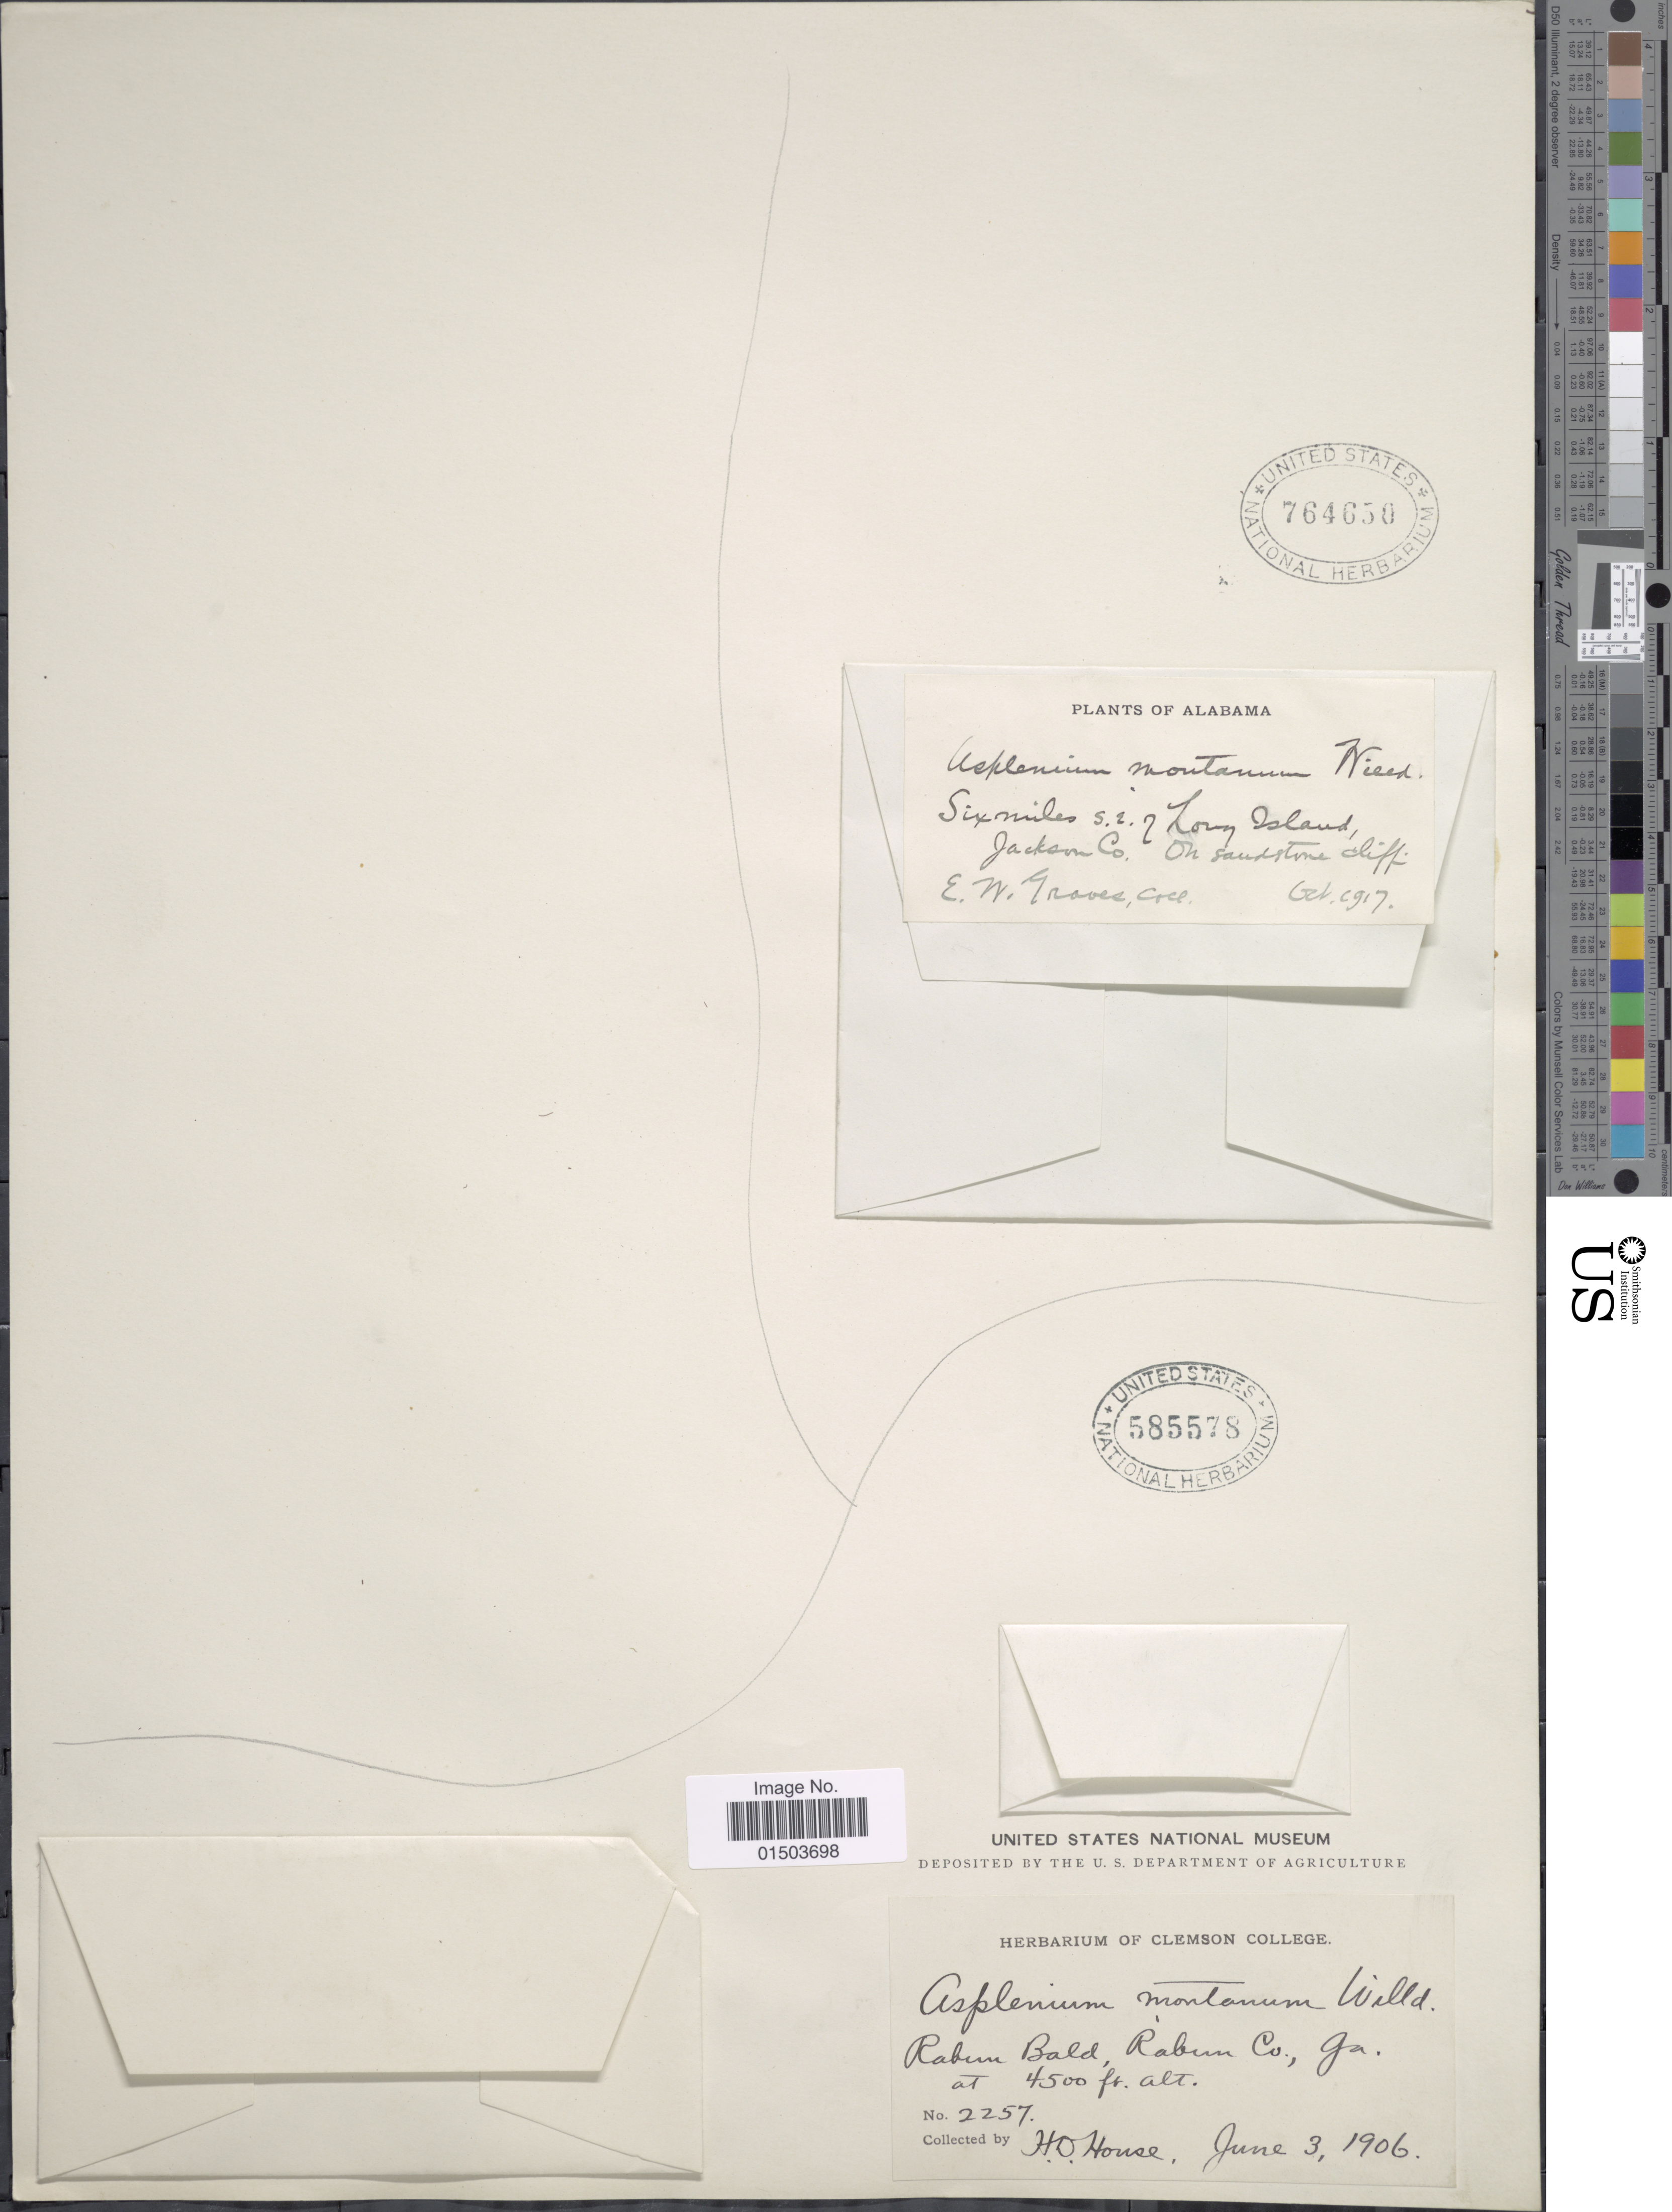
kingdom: Plantae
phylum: Tracheophyta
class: Polypodiopsida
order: Polypodiales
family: Aspleniaceae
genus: Asplenium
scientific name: Asplenium montanum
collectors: E. Graves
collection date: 1917-10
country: United States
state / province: Alabama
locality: Six miles s.e. of Lovy Island, Jackson Co. On sandstone cliff.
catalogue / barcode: US 764650-2